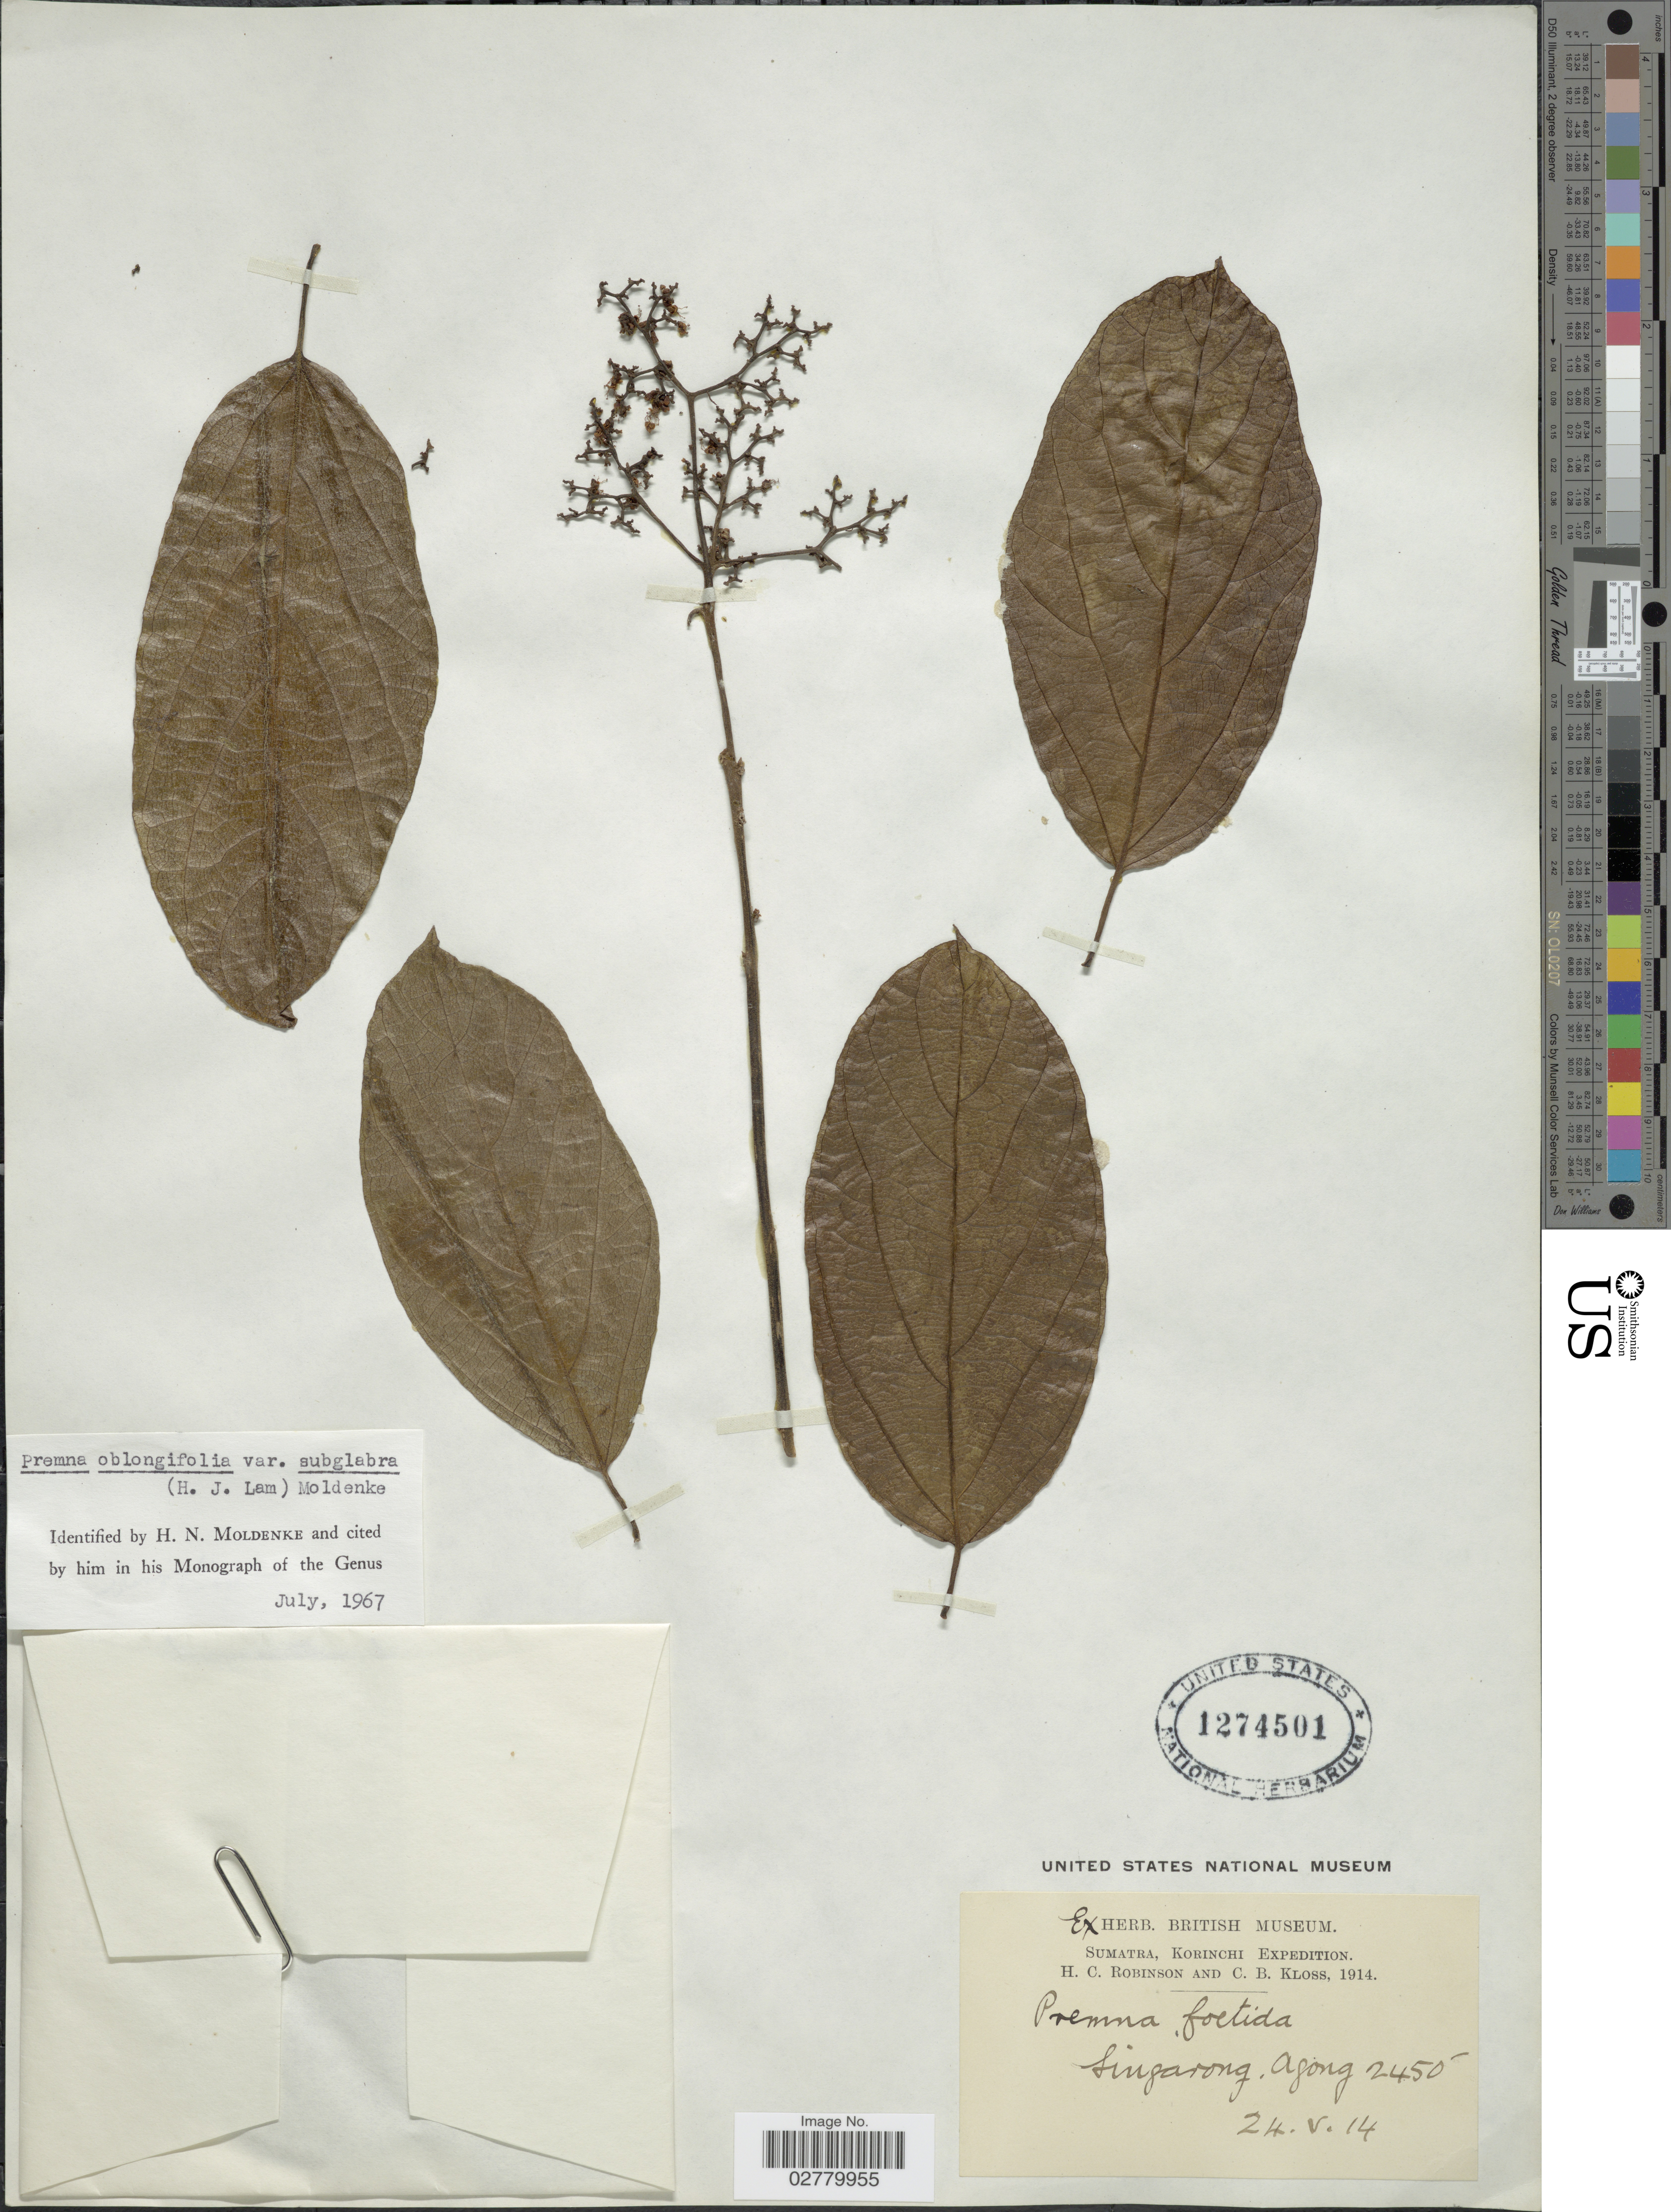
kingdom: Plantae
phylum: Tracheophyta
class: Magnoliopsida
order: Lamiales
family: Lamiaceae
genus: Premna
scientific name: Premna oblongifolia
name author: Merr.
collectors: H. C. Robinson & C. Kloss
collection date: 1914-05-24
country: Indonesia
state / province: Sumatra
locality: Korinchi. Singarong. Agong.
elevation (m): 747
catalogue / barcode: US 1274501